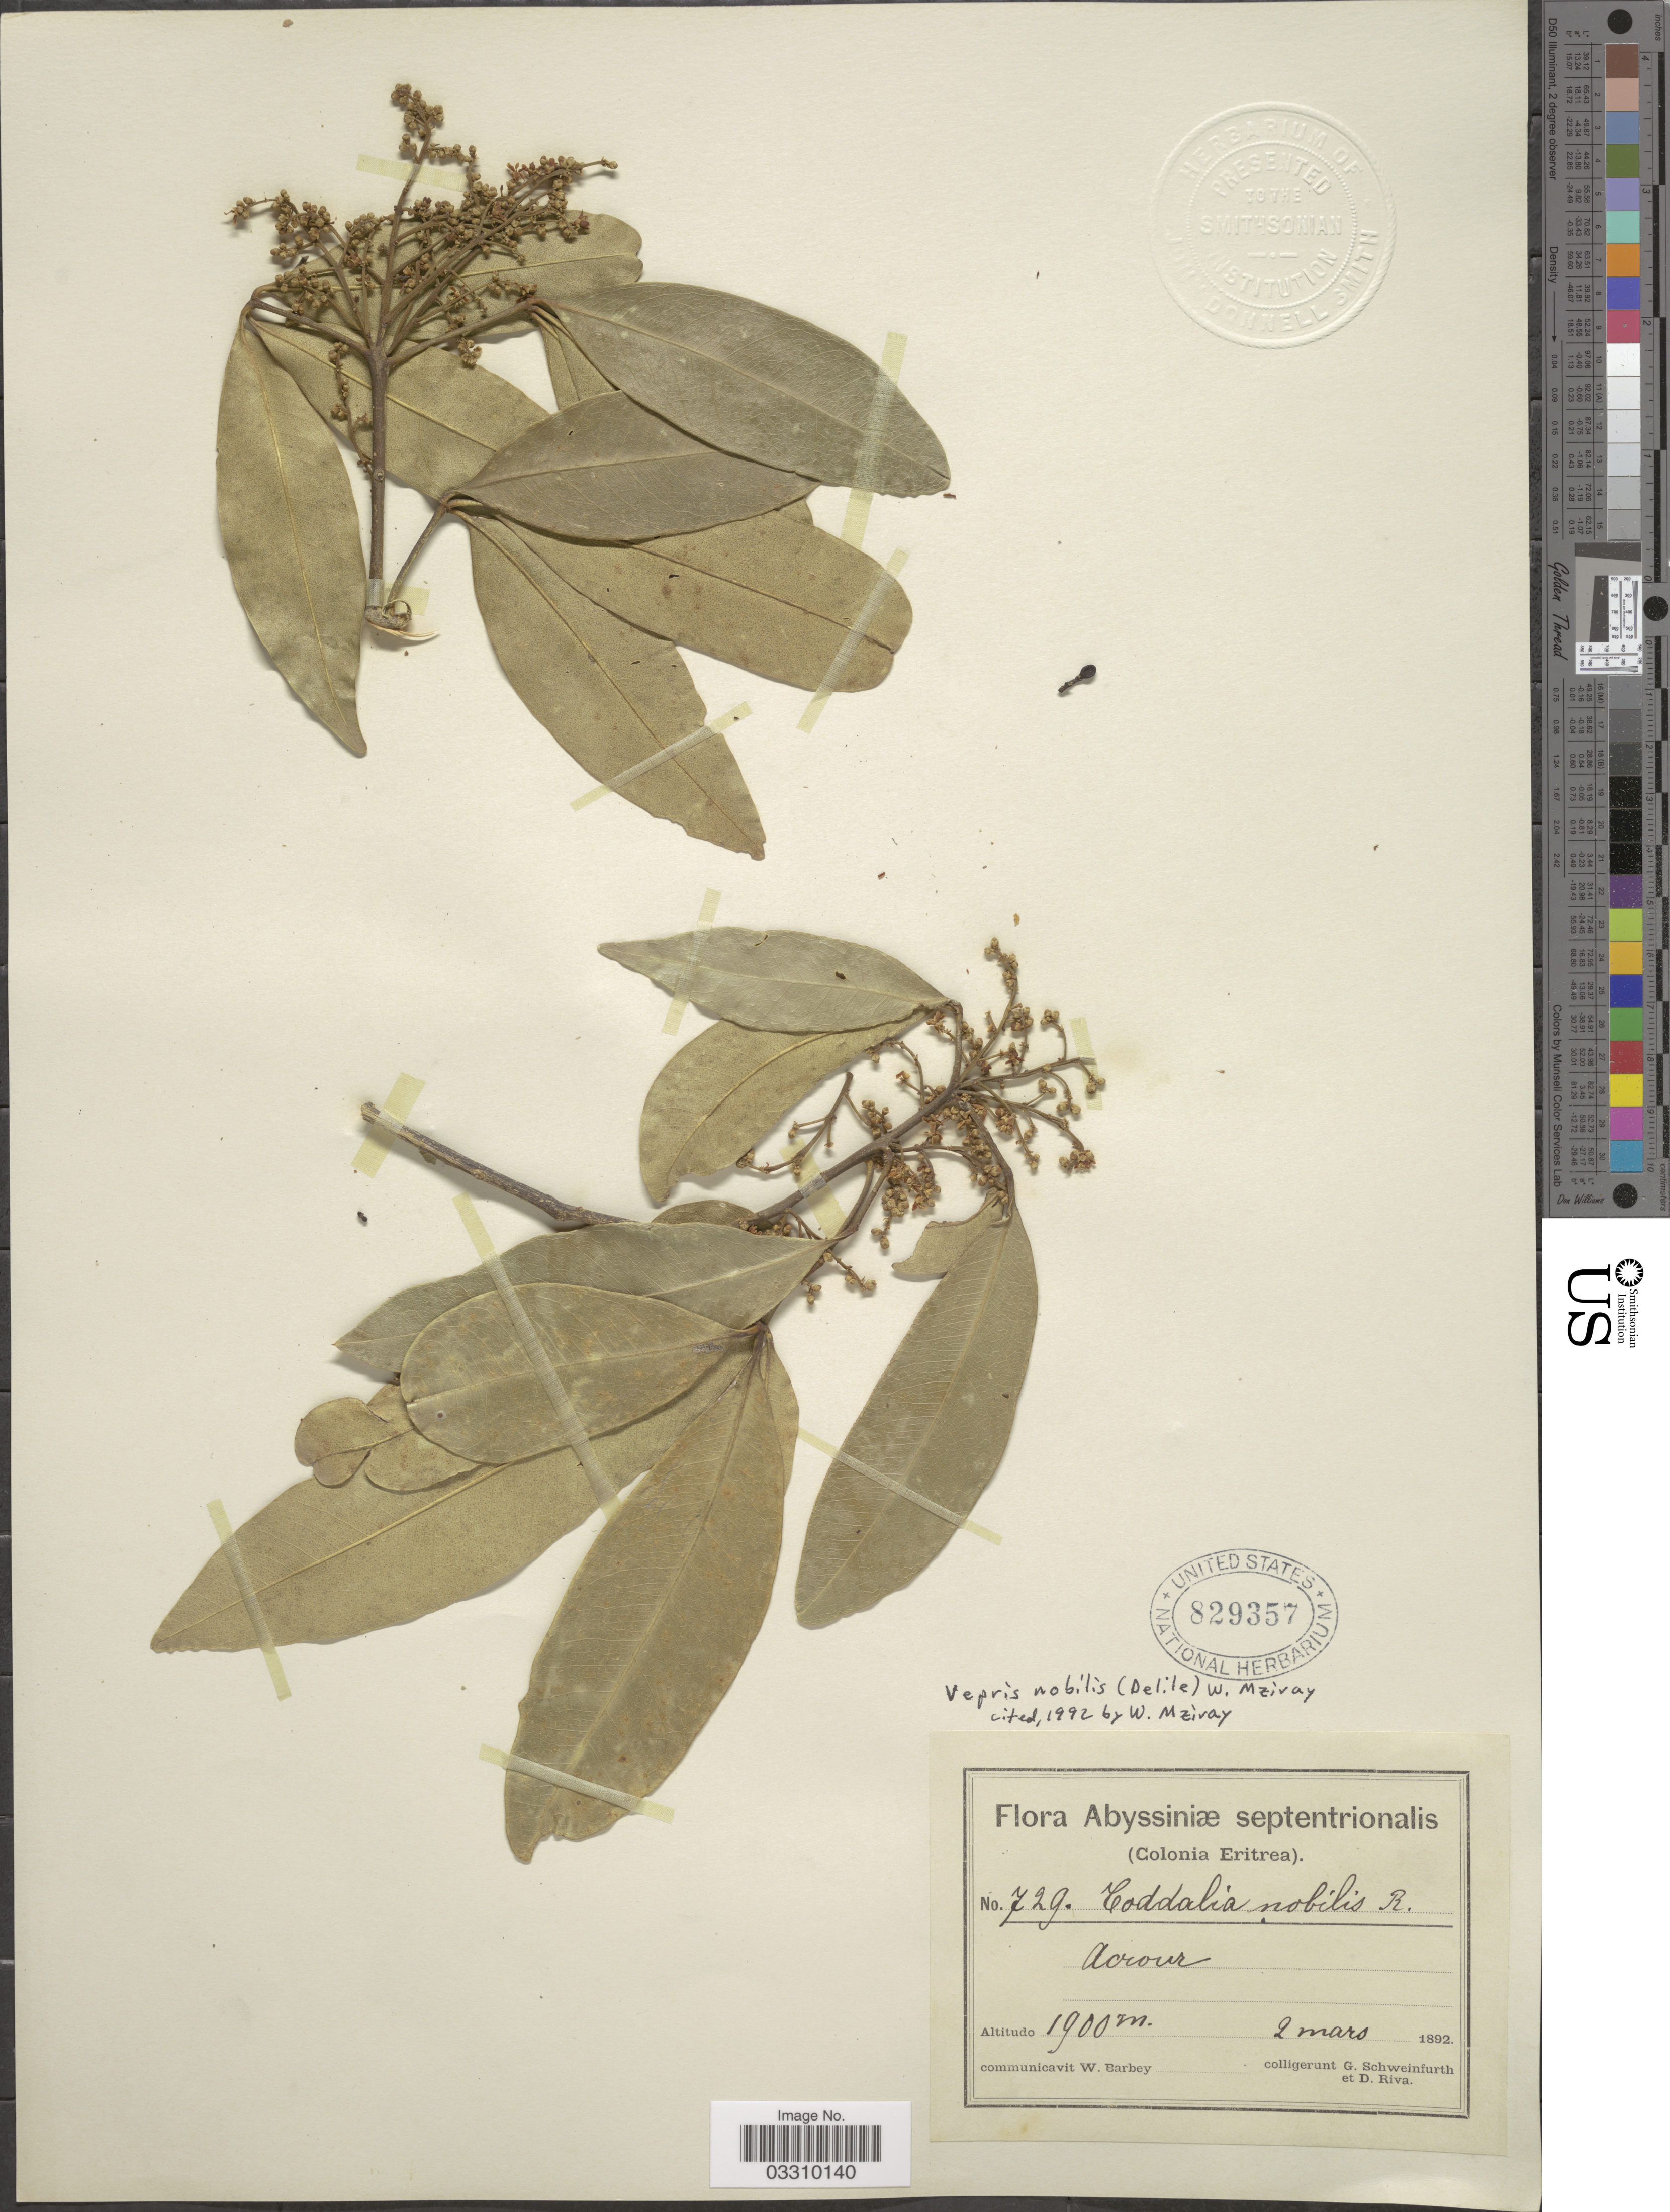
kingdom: Plantae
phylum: Tracheophyta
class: Magnoliopsida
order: Sapindales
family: Rutaceae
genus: Vepris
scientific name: Vepris nobilis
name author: (Delile) Mziray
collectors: G. A. Schweinfurth (herbarium) & D. Riva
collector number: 729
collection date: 1892-03-02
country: Eritrea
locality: Abyssiniæ septentrionalis. (Colonia Eritrea). Acrour.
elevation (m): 1900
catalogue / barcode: US 829357